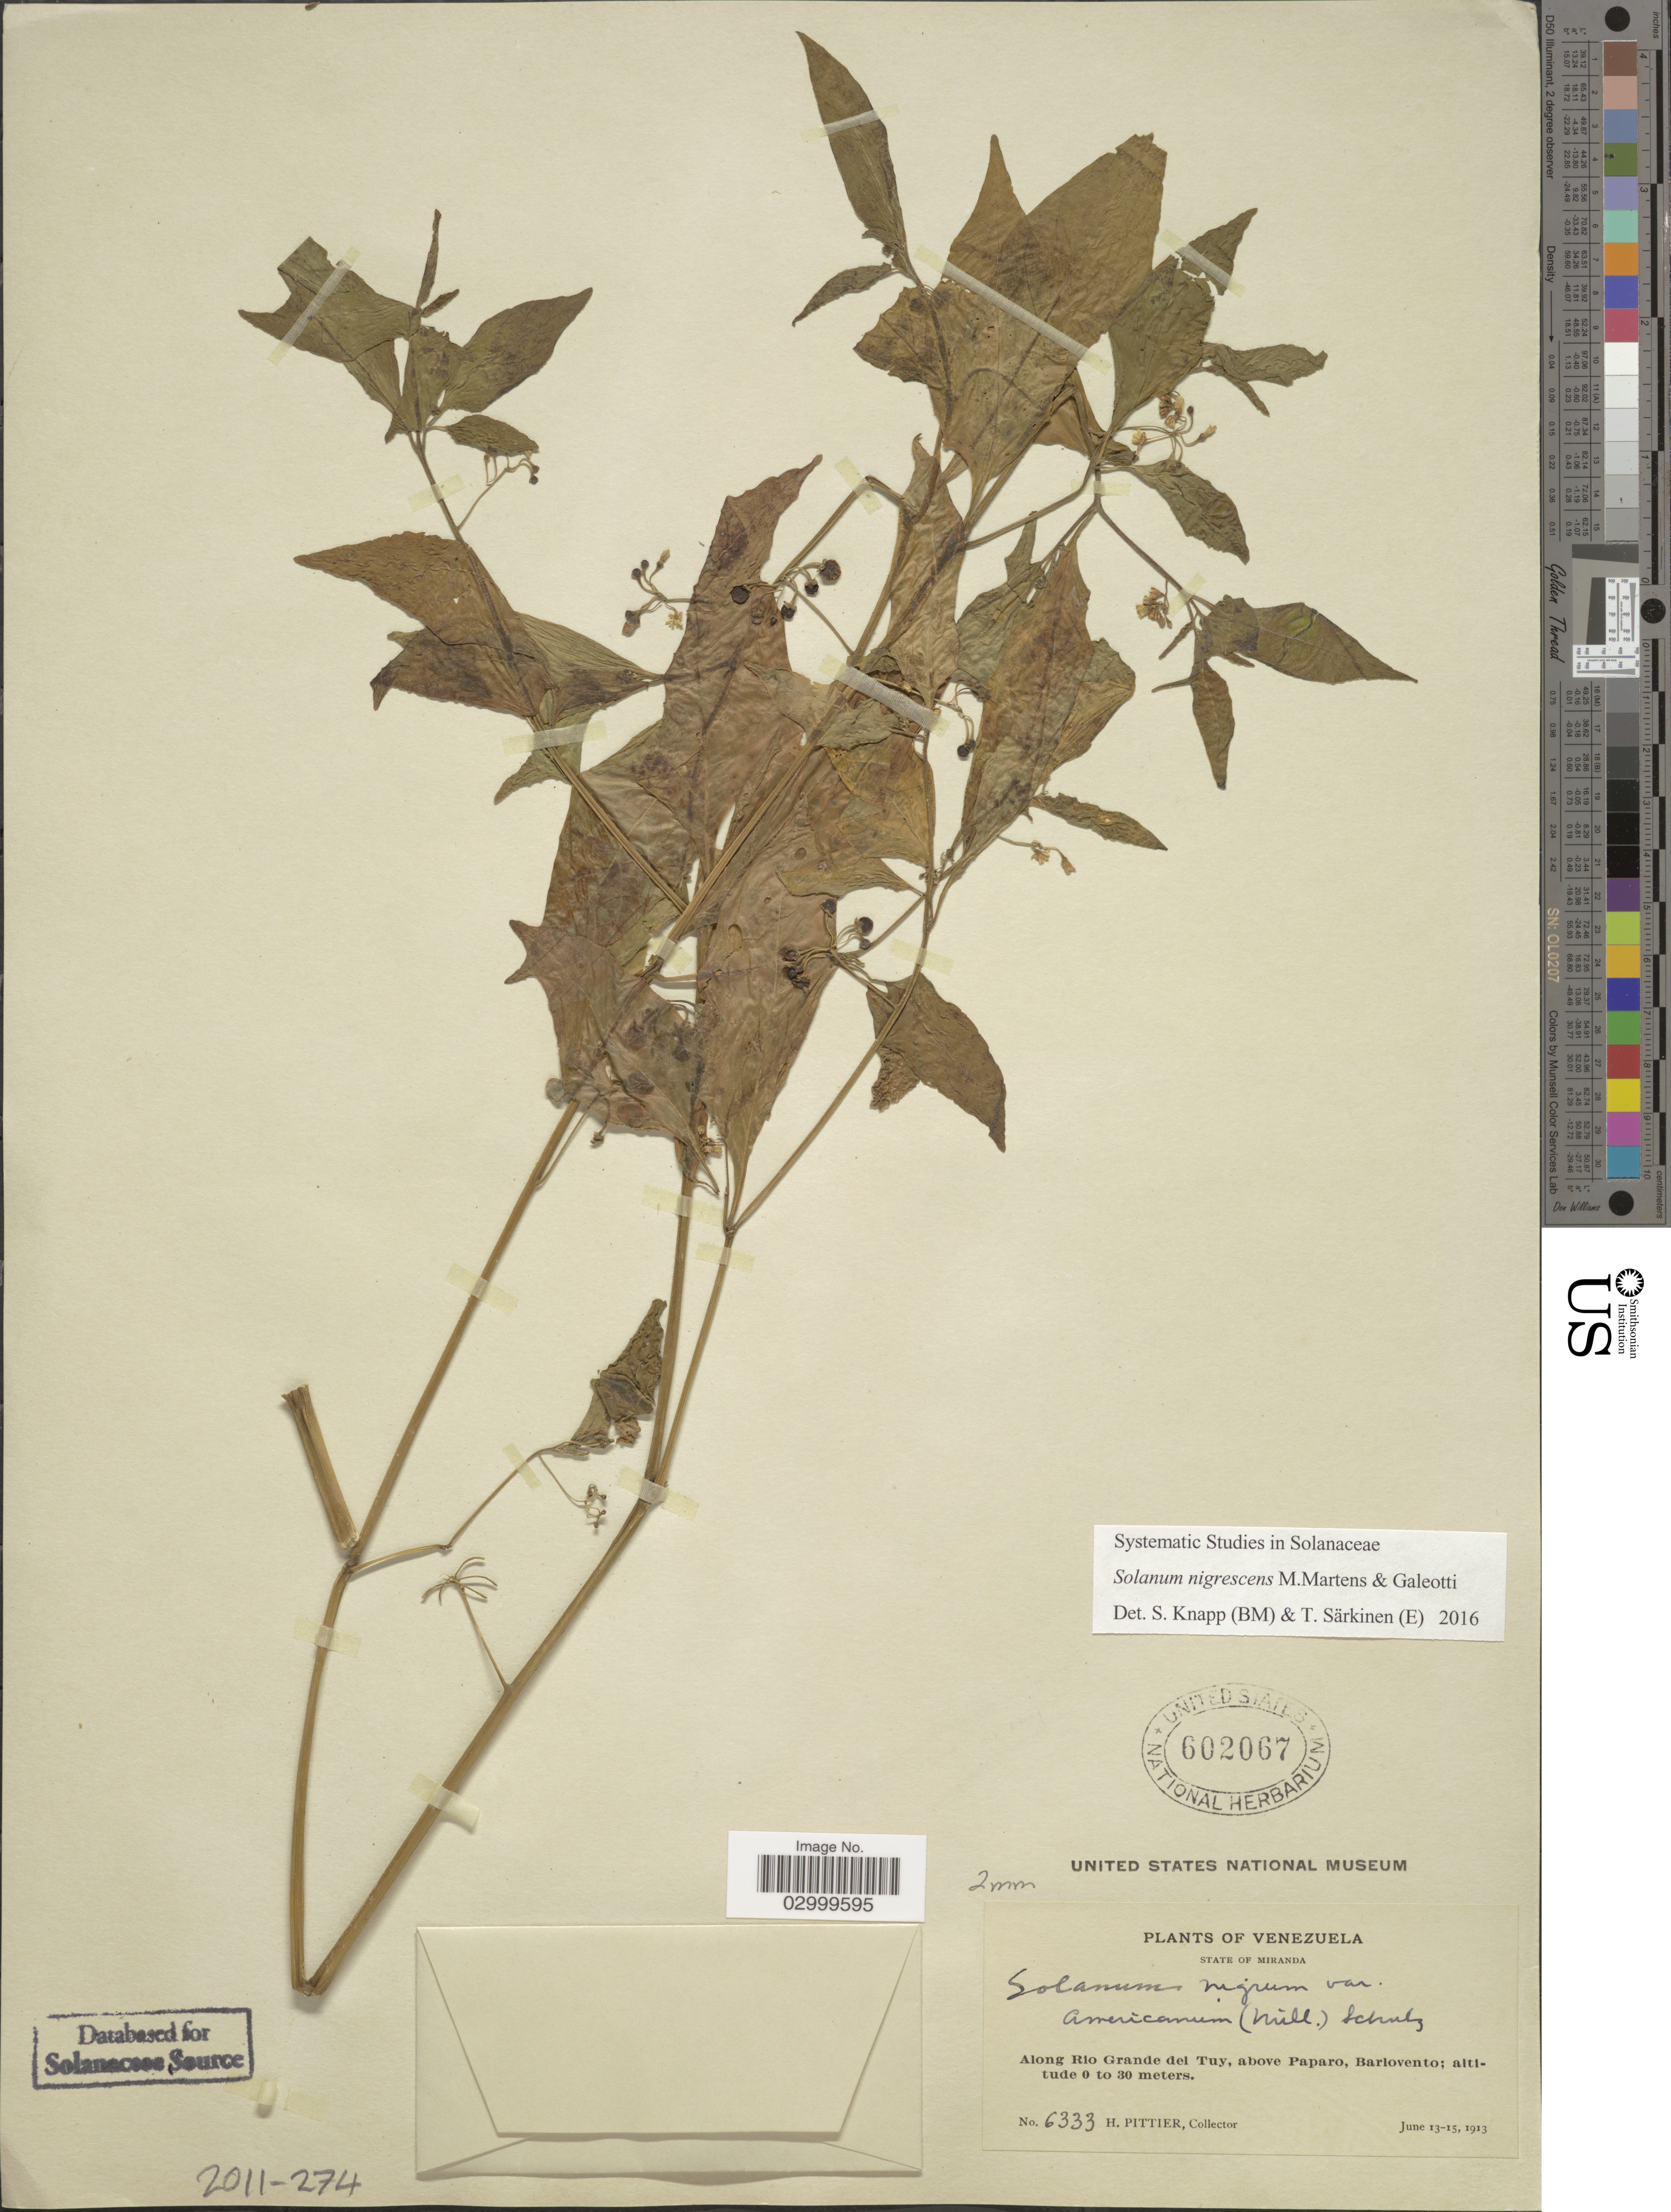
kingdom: Plantae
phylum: Tracheophyta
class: Magnoliopsida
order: Solanales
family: Solanaceae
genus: Solanum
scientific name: Solanum nigrescens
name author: M. Martens & Galeotti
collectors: H. F. Pittier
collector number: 6333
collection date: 1913-06-13/1913-06-15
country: Venezuela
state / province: Miranda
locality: Along Rio Grande del Tuy, above Paparo, Barlovento.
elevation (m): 0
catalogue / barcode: US 602067